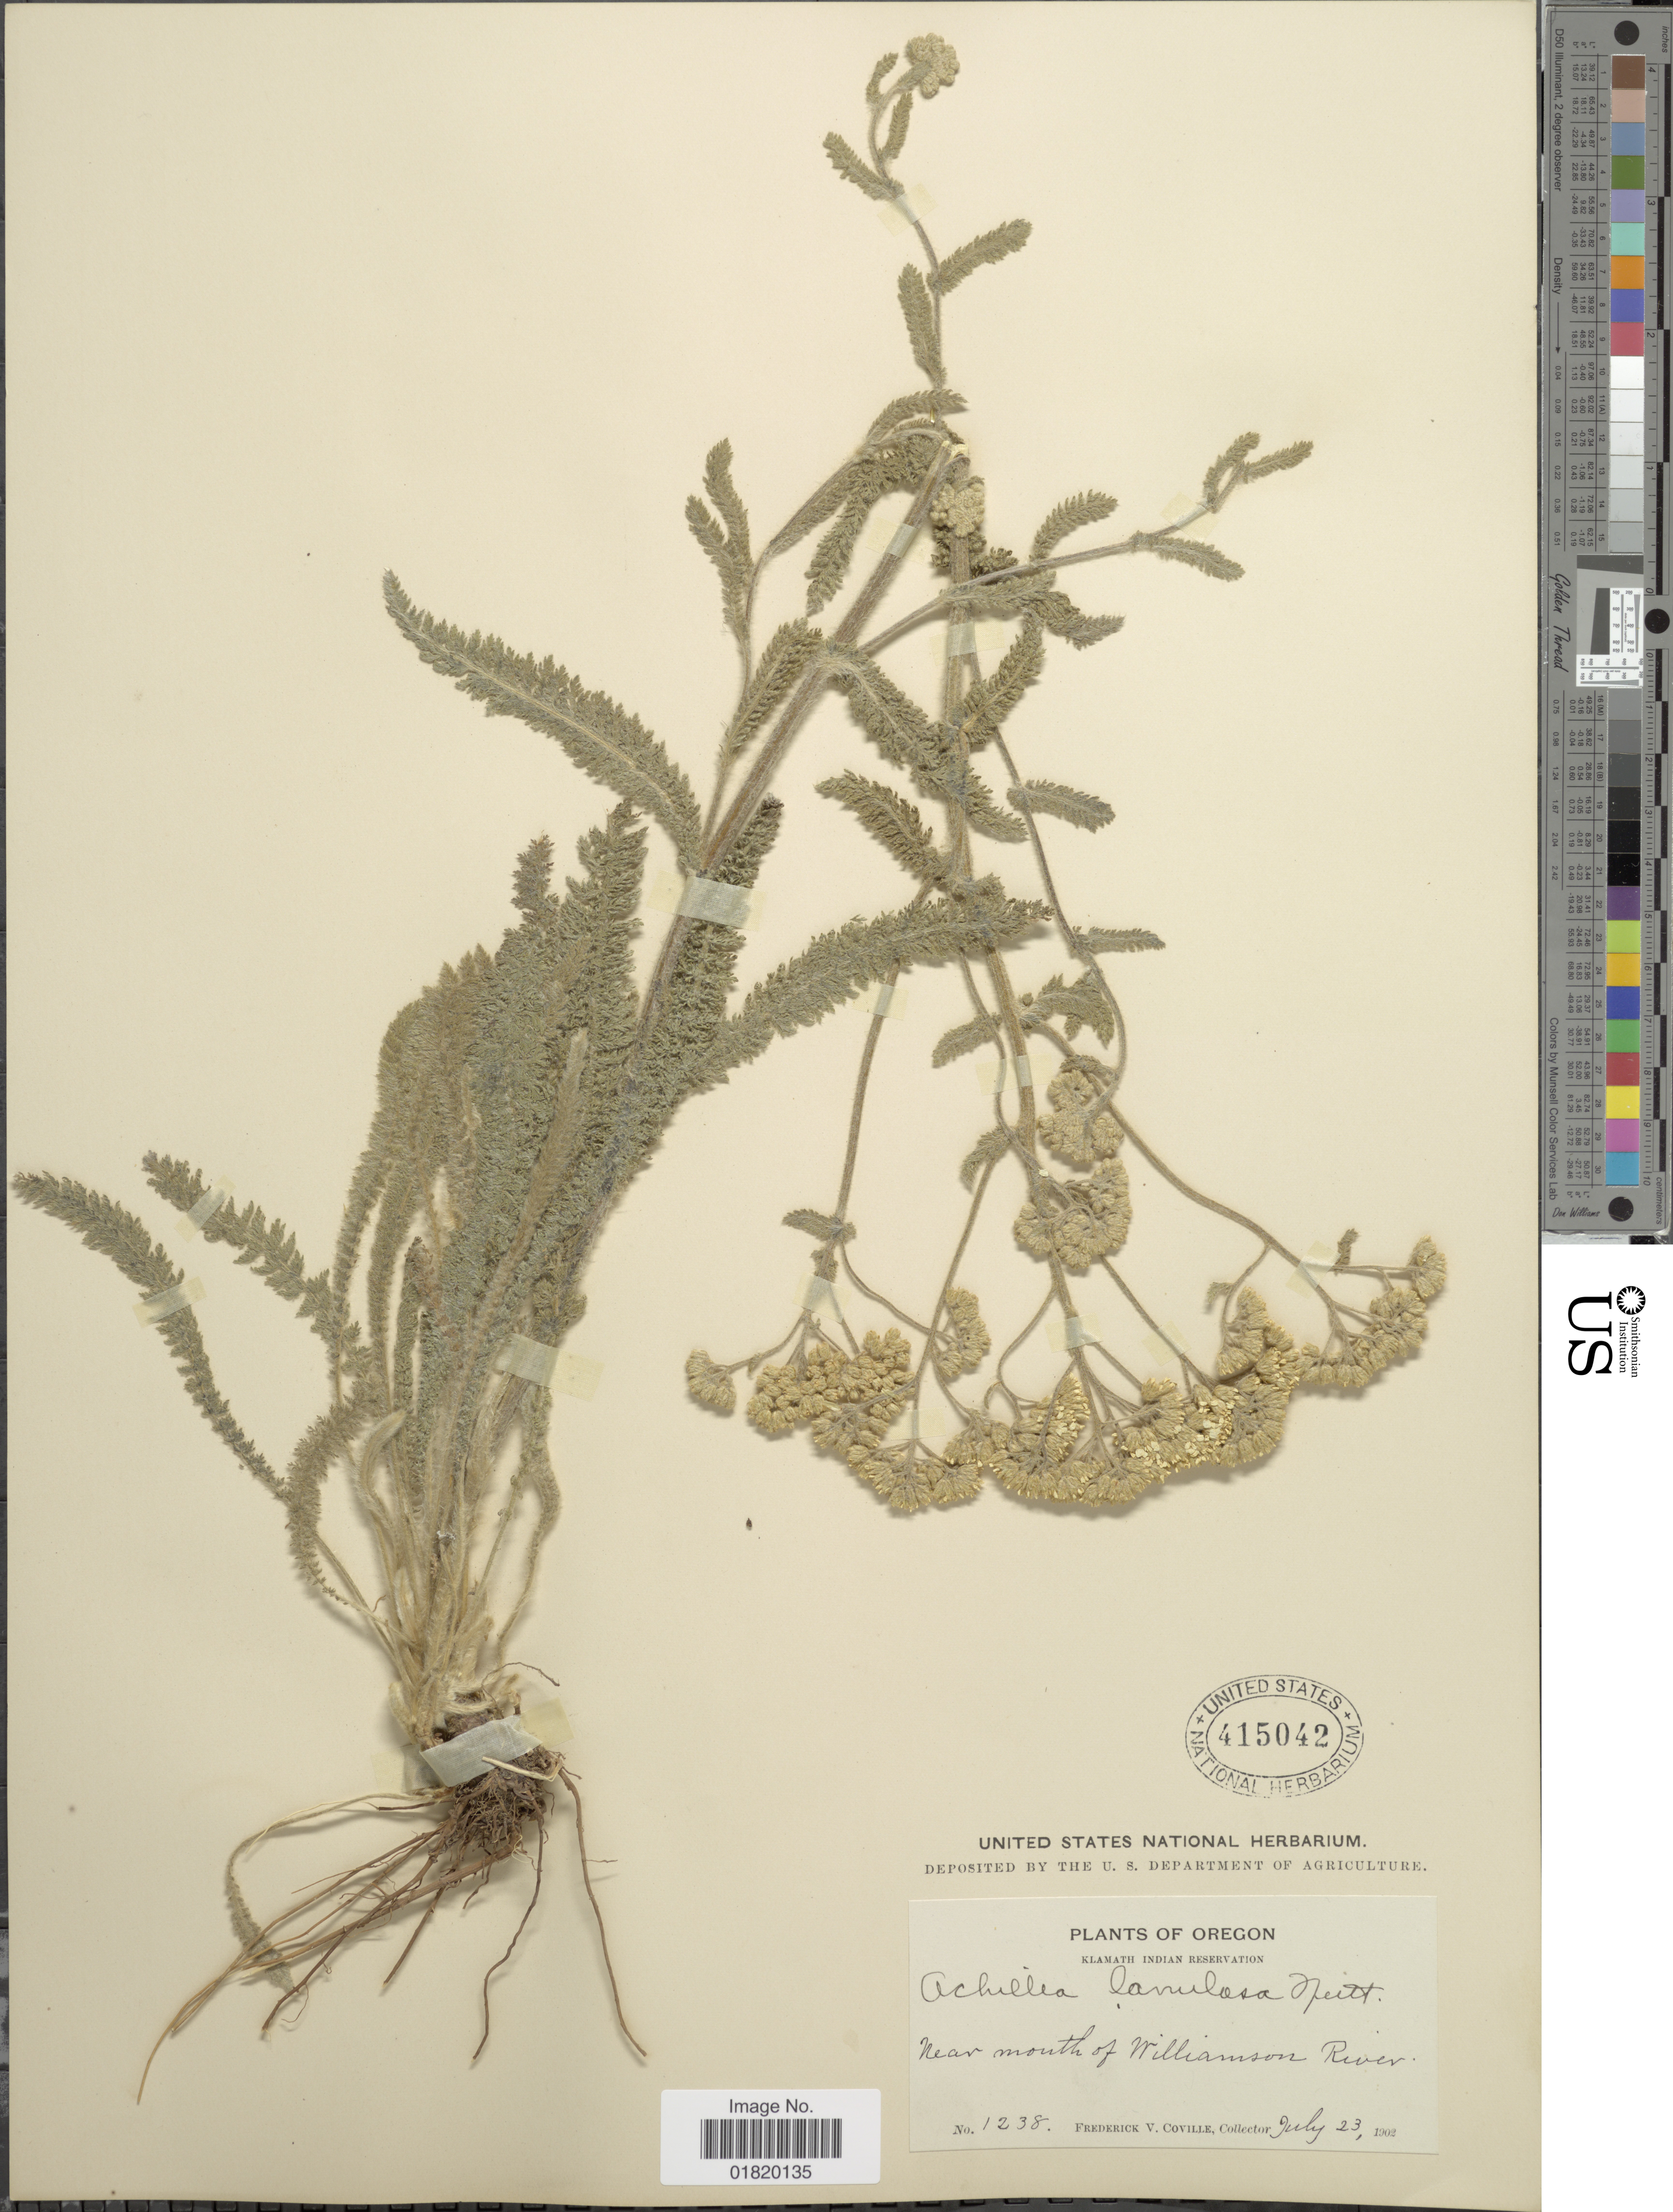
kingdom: Plantae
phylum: Tracheophyta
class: Magnoliopsida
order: Asterales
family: Asteraceae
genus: Achillea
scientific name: Achillea lanulosa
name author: Nutt.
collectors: F. V. Coville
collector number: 1238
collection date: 1902-07-23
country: United States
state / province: Oregon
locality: Klamath Indian Reservation. Near mouth of Williamson River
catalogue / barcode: US 415042